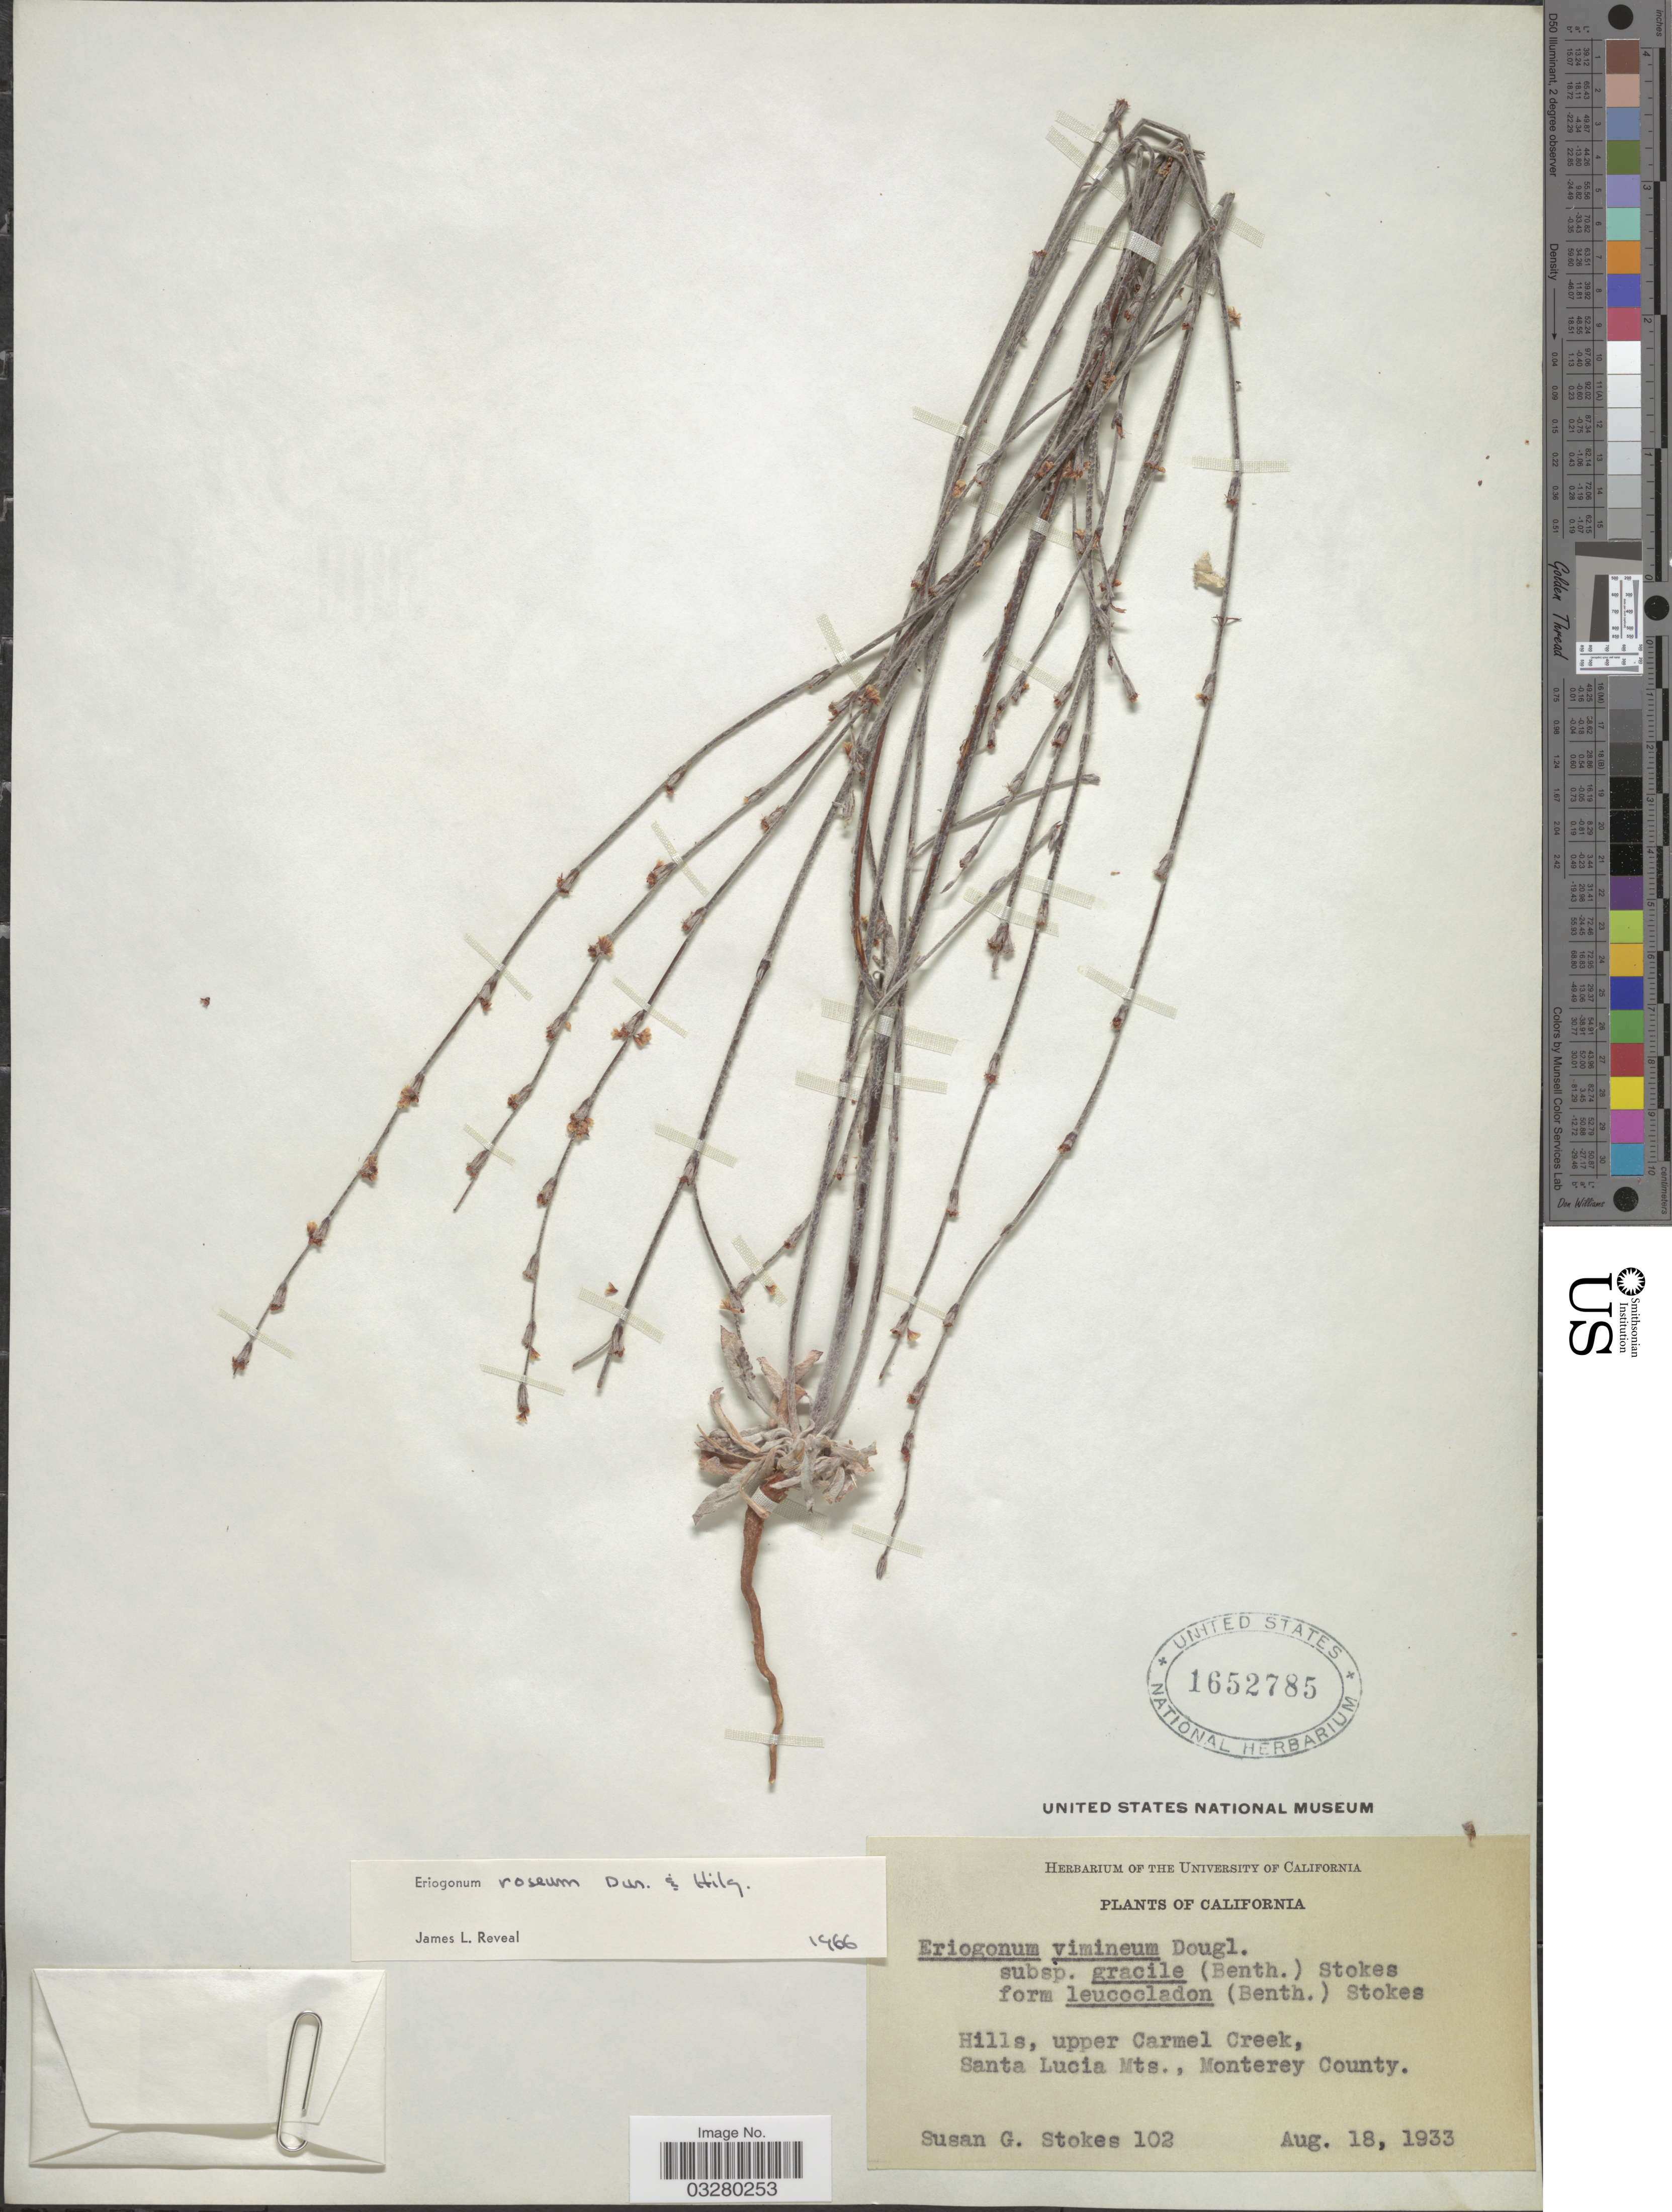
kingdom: Plantae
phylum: Tracheophyta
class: Magnoliopsida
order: Caryophyllales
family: Polygonaceae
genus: Eriogonum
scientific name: Eriogonum roseum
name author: Durand & Hilg.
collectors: S. G. Stokes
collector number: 102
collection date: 1933-08-18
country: United States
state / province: California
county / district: Monterey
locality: Hills, upper Carmel Creek, Santa Lucia Mts., Monterey County.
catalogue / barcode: US 1652785